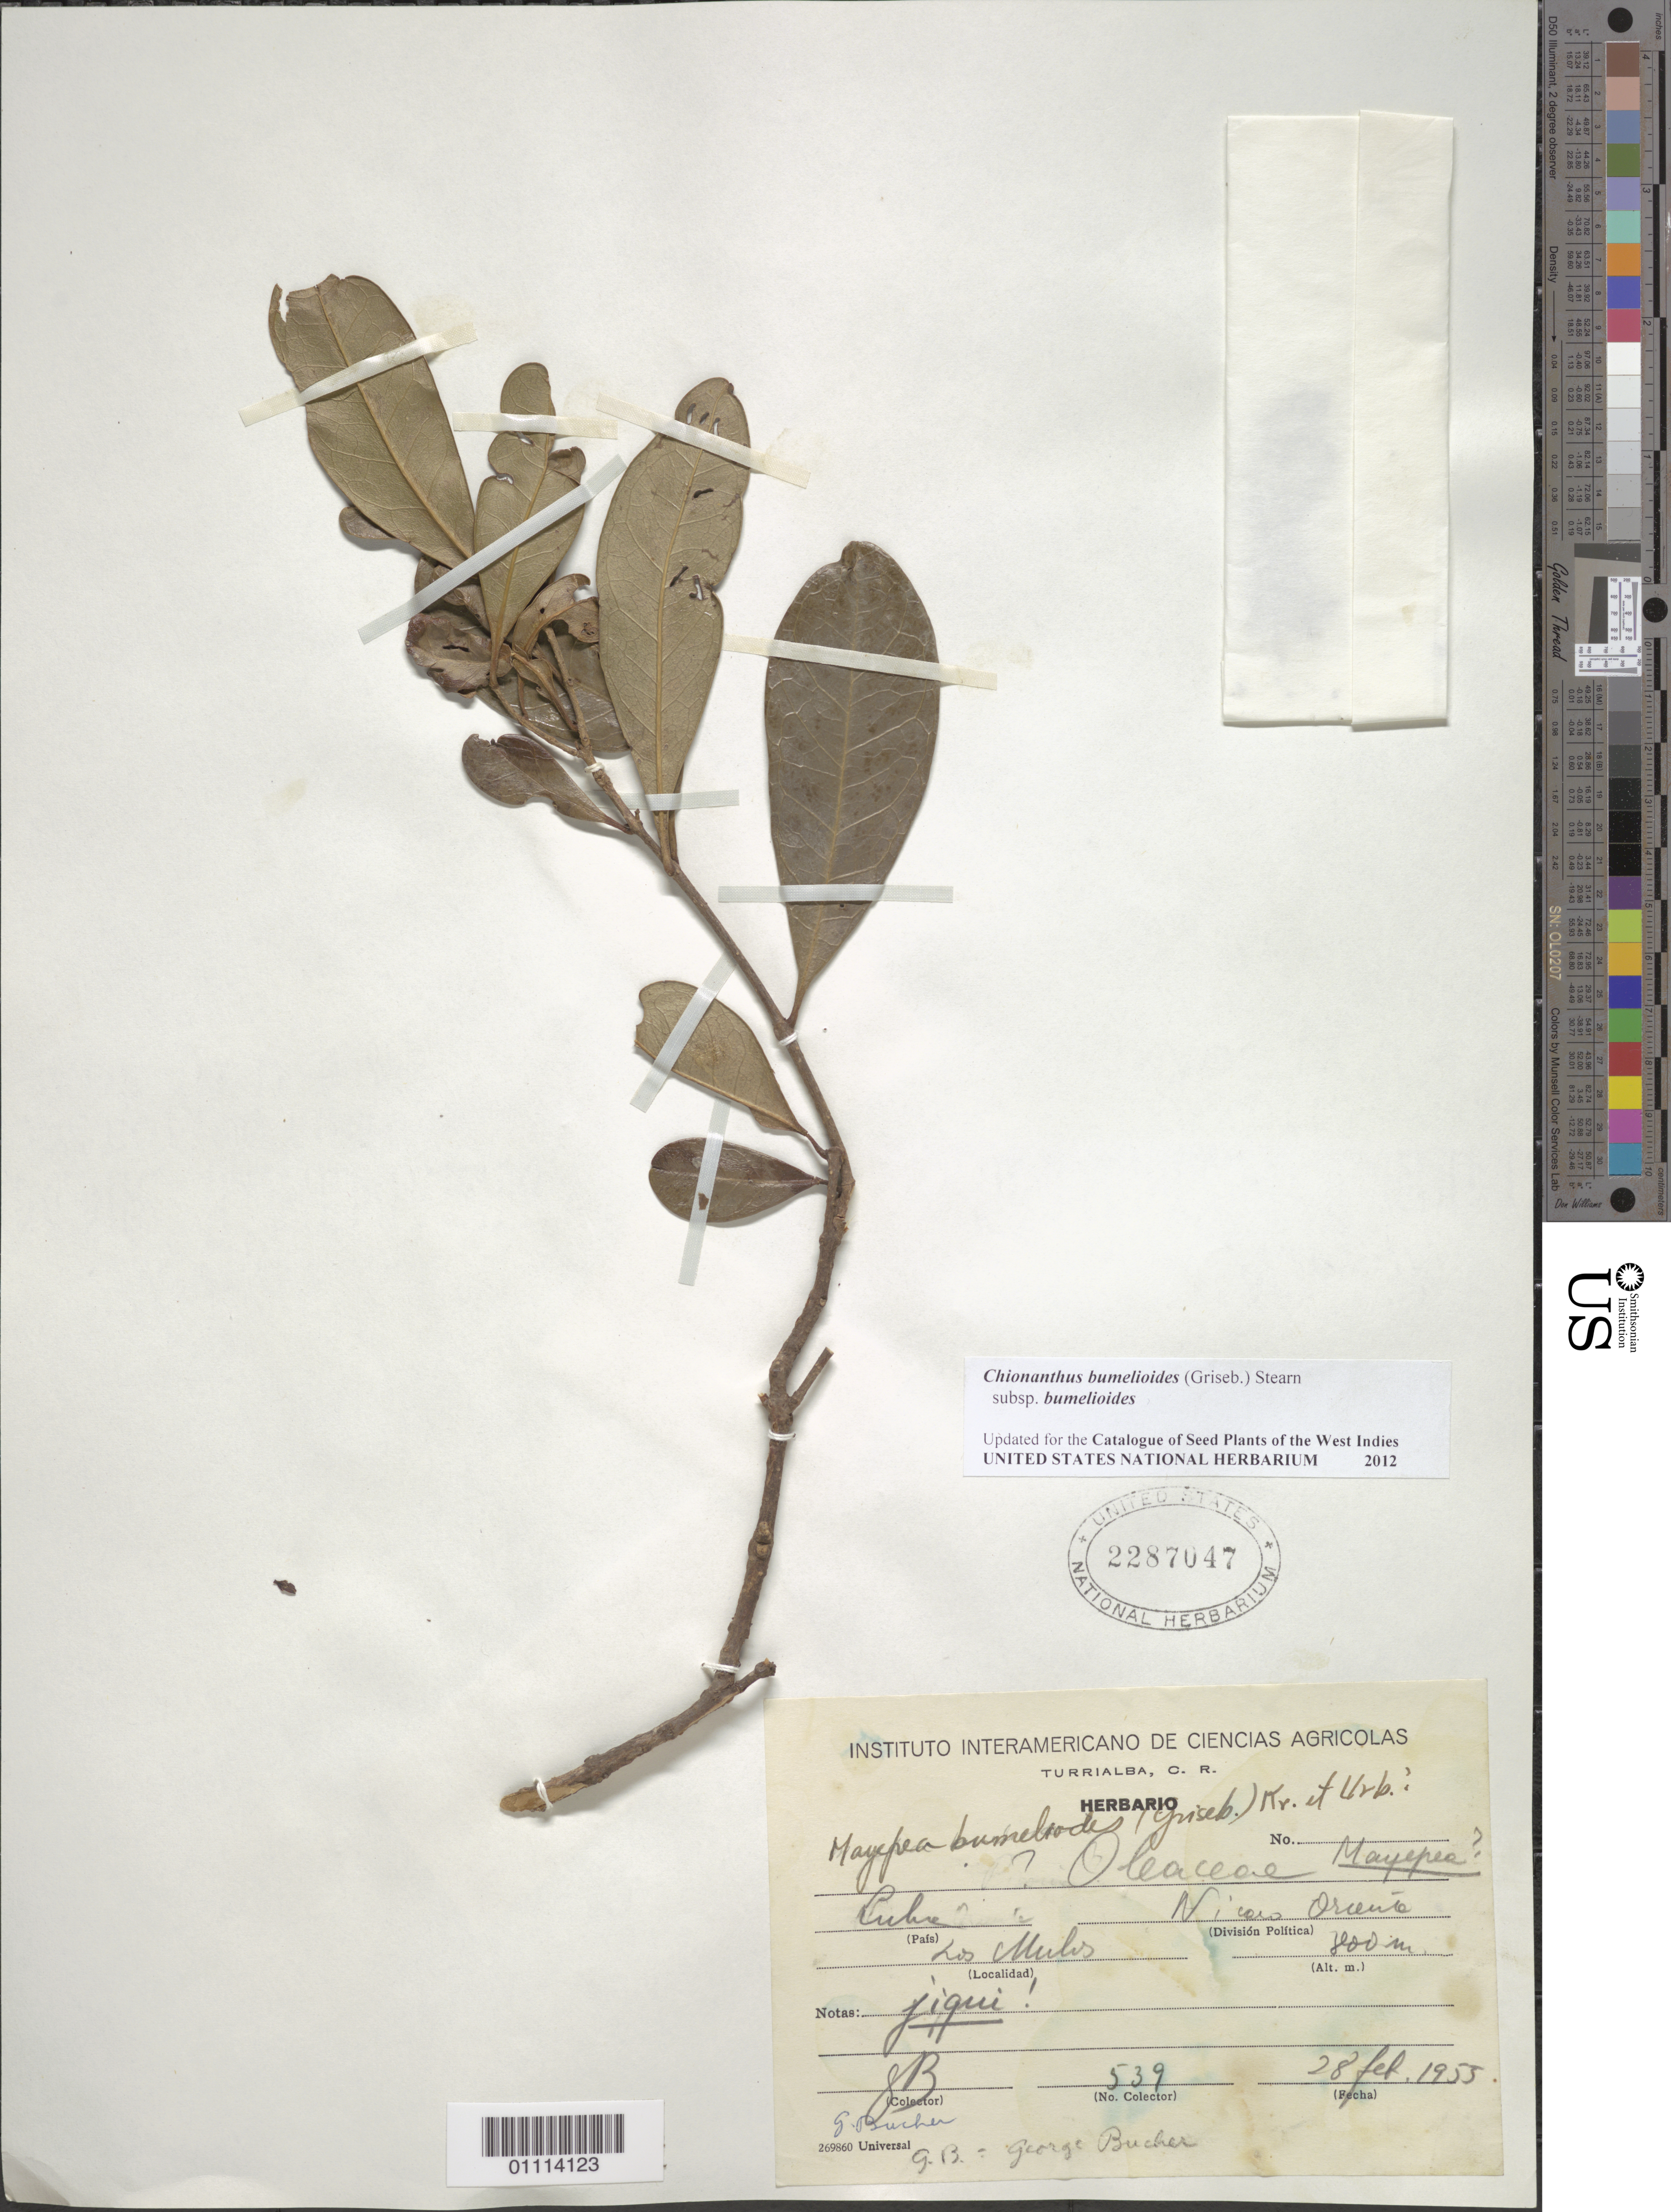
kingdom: Plantae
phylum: Tracheophyta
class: Magnoliopsida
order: Lamiales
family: Oleaceae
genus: Linociera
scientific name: Linociera bumelioides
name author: Griseb.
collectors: G. C. Bucher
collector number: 539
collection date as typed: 28 Feb 1955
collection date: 1955-02-28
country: Cuba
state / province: Guantánamo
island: Cuba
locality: Cuba, Niceas Oriente, Los Mulos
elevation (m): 800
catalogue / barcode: US 2287047